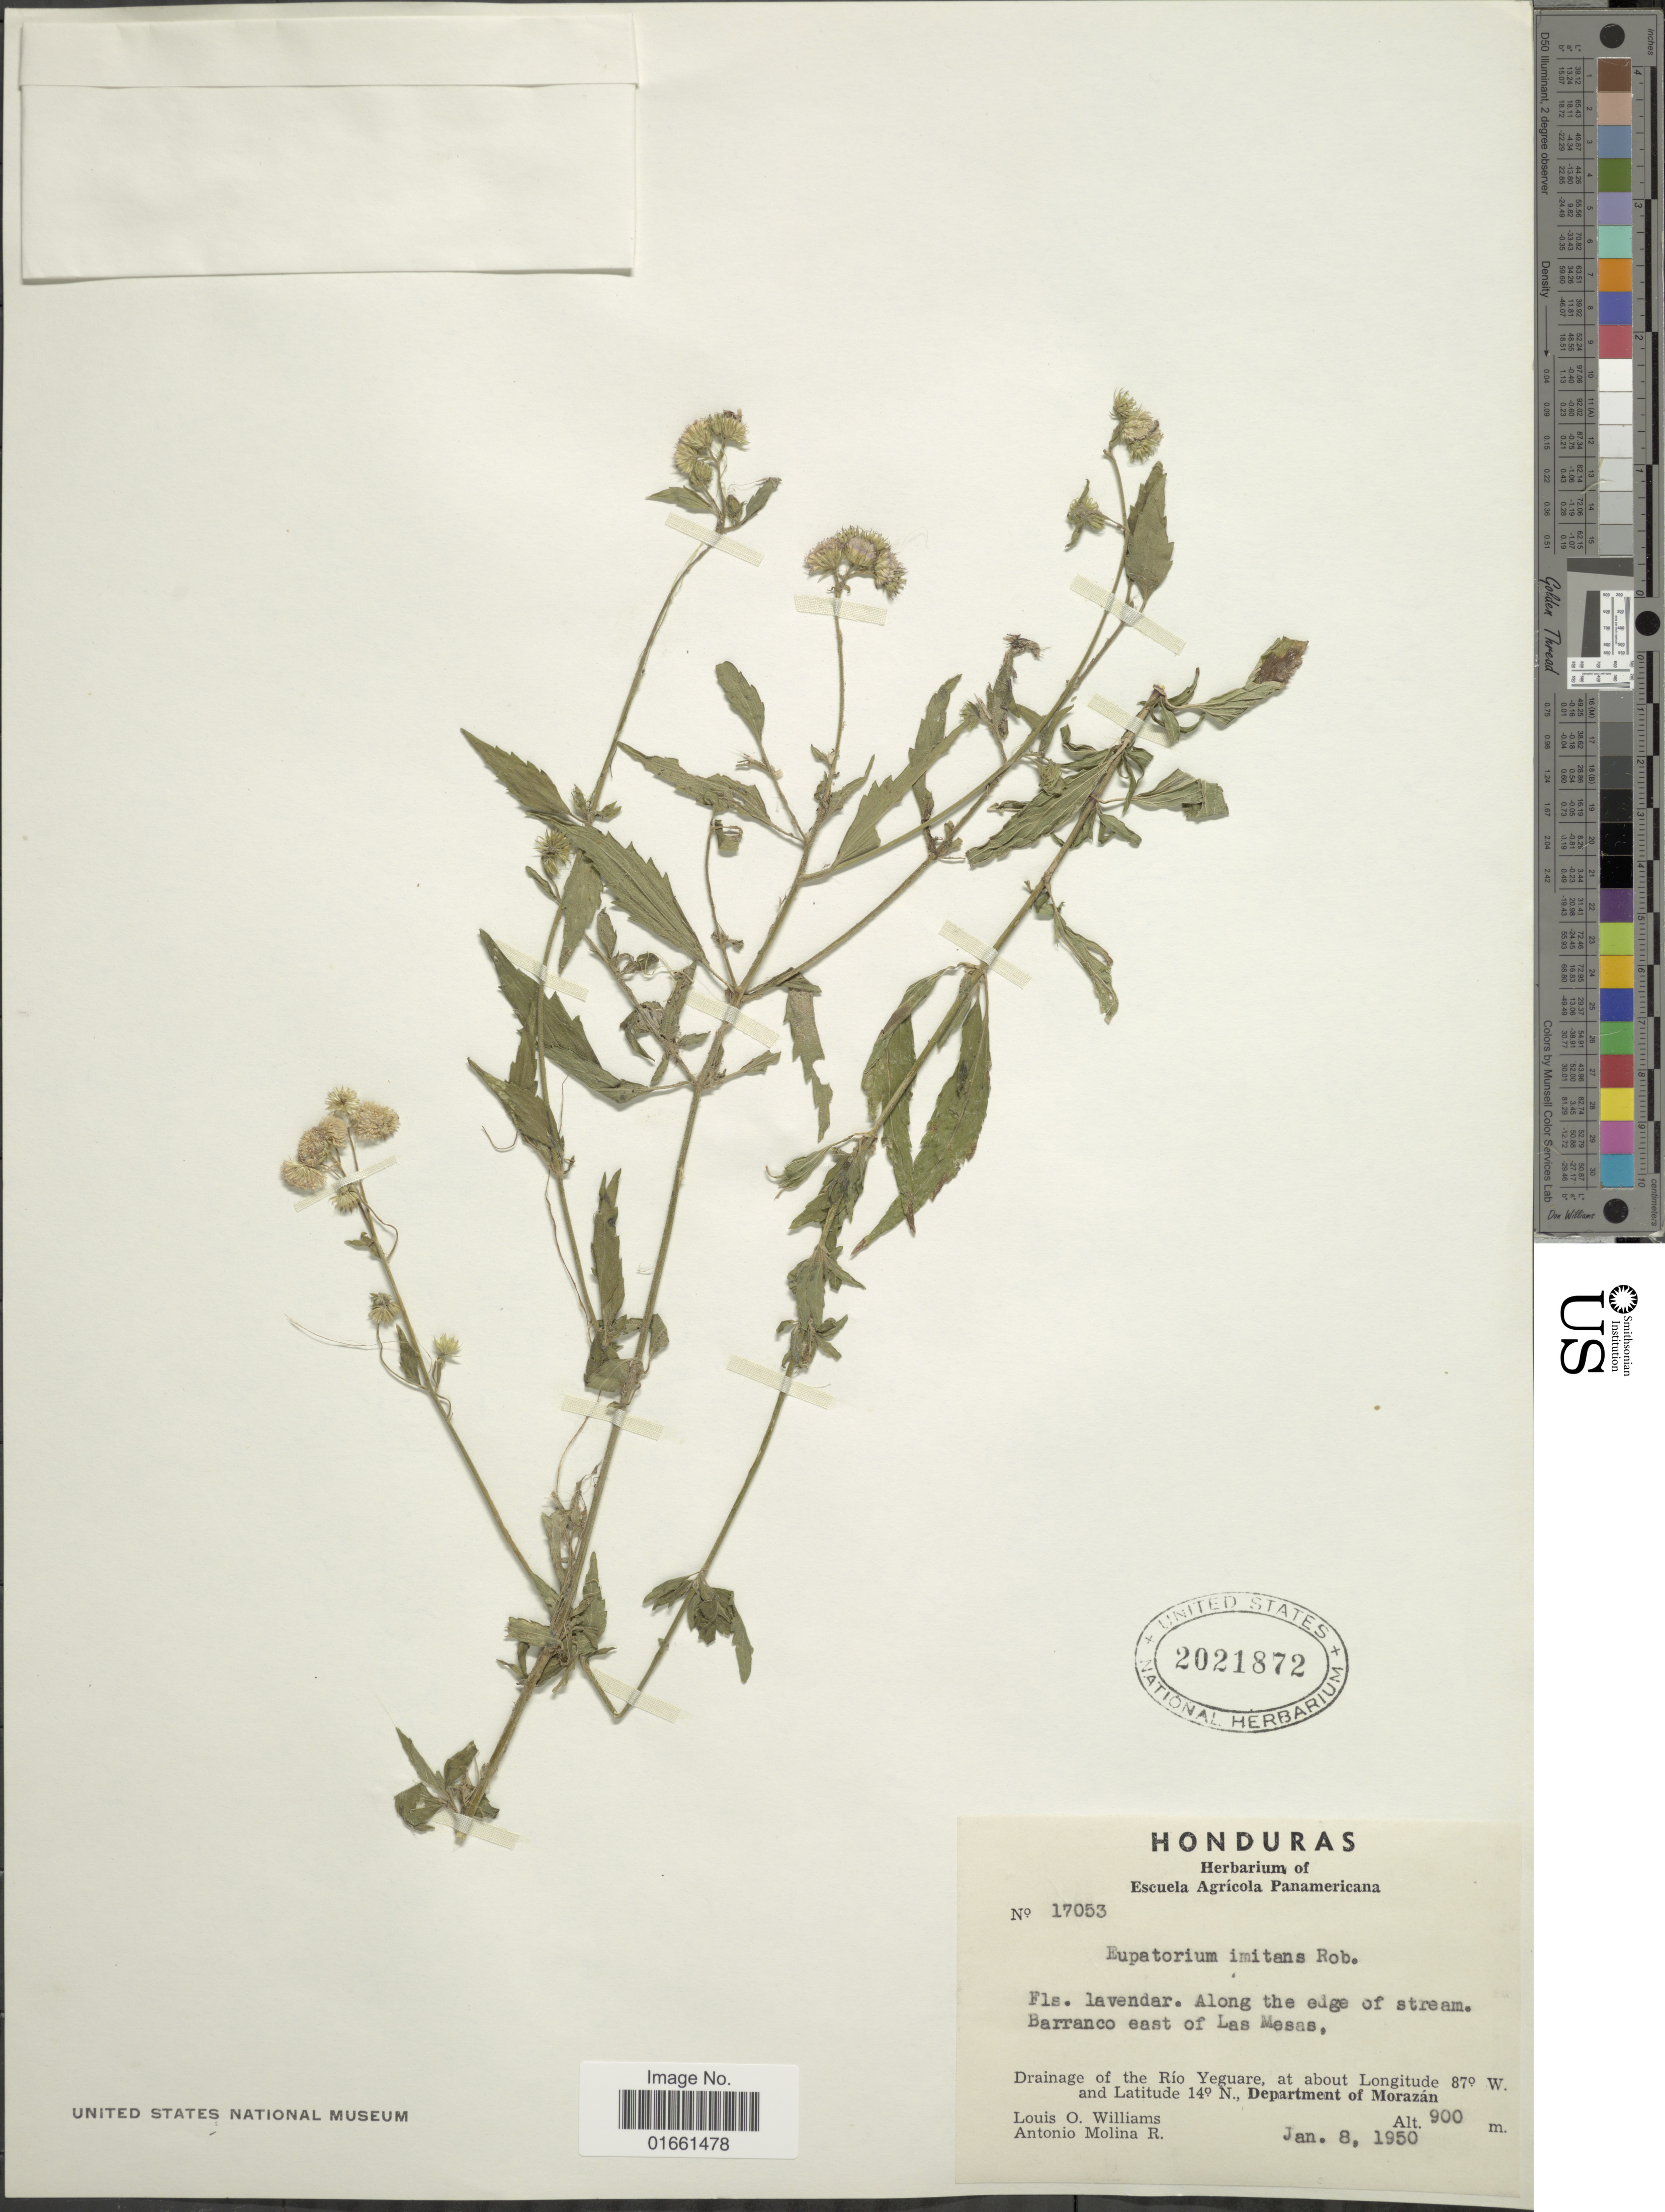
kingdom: Plantae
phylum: Tracheophyta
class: Magnoliopsida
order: Asterales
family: Asteraceae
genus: Fleischmannia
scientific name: Fleischmannia imitans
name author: (B.L. Rob.) R.M. King & H. Rob.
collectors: L. O. Williams & A. Molina R.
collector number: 17053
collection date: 1950-01-08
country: Honduras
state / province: Fco. Morazán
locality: Drainage of the Rio Yeguare, Departement of Morazan.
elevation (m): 900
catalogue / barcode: US 2021872